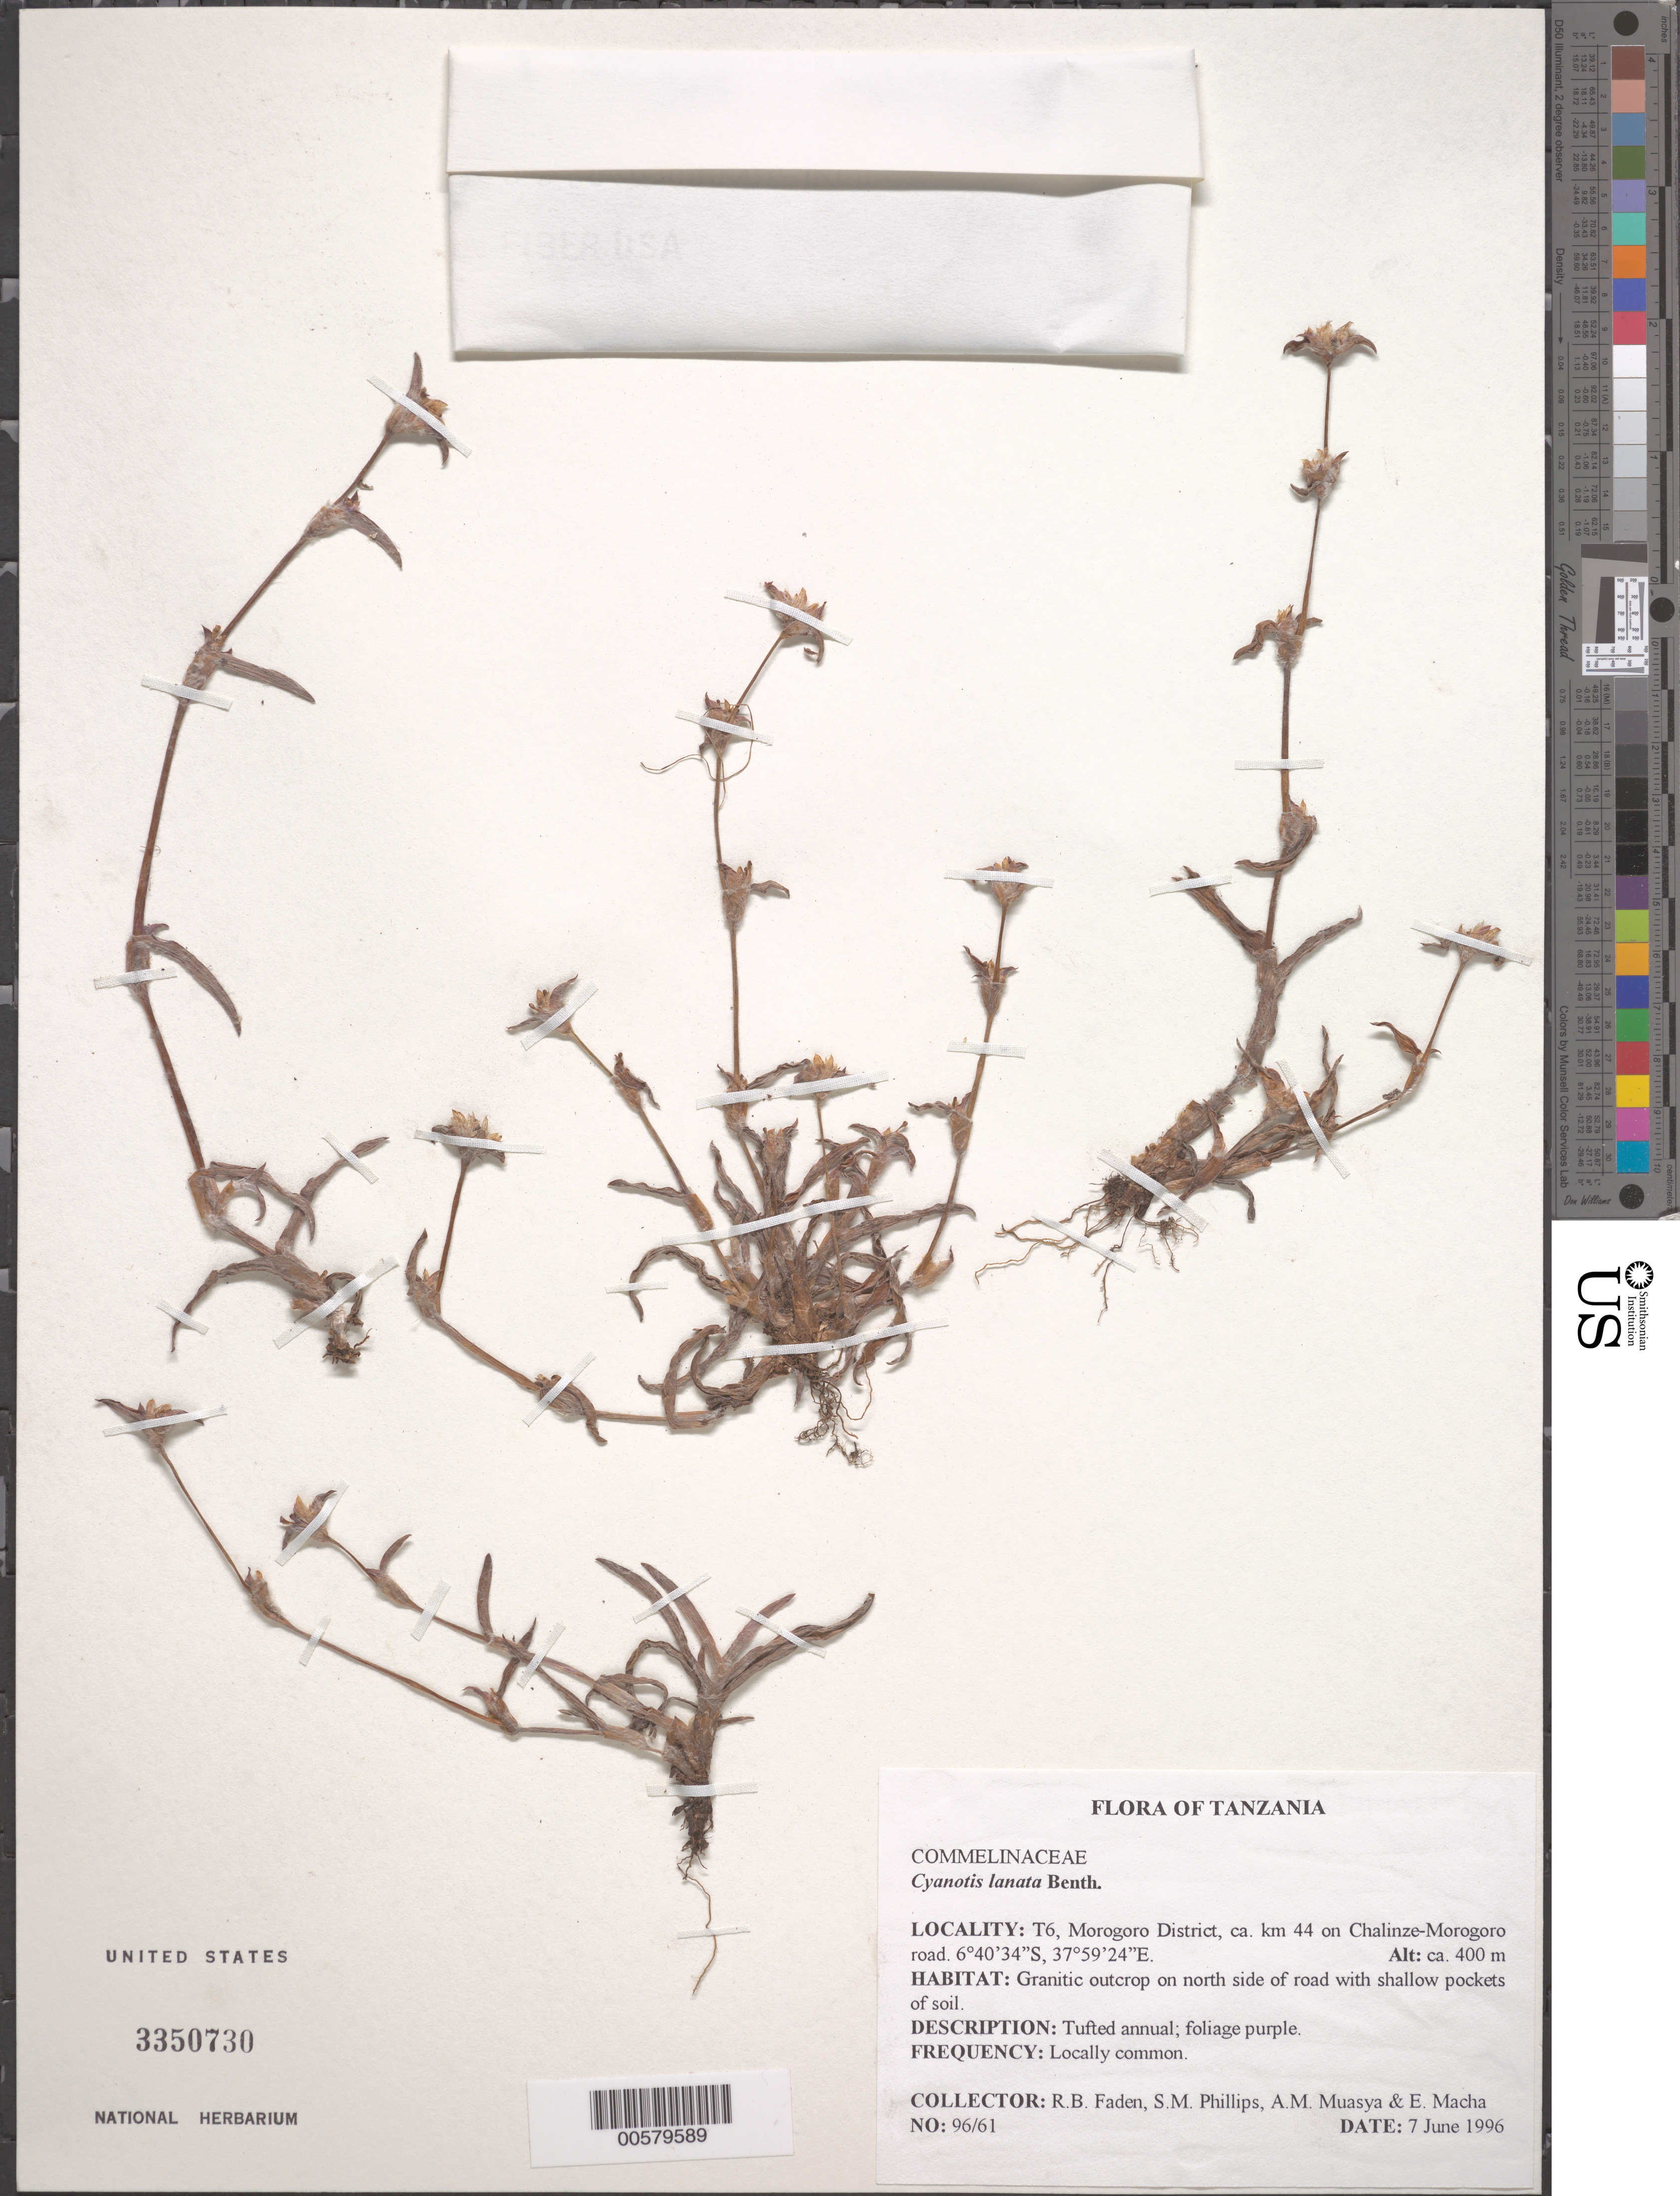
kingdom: Plantae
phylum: Tracheophyta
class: Liliopsida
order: Commelinales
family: Commelinaceae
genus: Cyanotis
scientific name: Cyanotis lanata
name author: Benth.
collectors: R. B. Faden, S. M. Phillips, A. Muasya & E. Macha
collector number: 96/61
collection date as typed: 07 Jun 1996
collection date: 1996-06-07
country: Tanzania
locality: T6, morogoro dist., chalinze-morogoro road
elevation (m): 400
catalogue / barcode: US 3350730